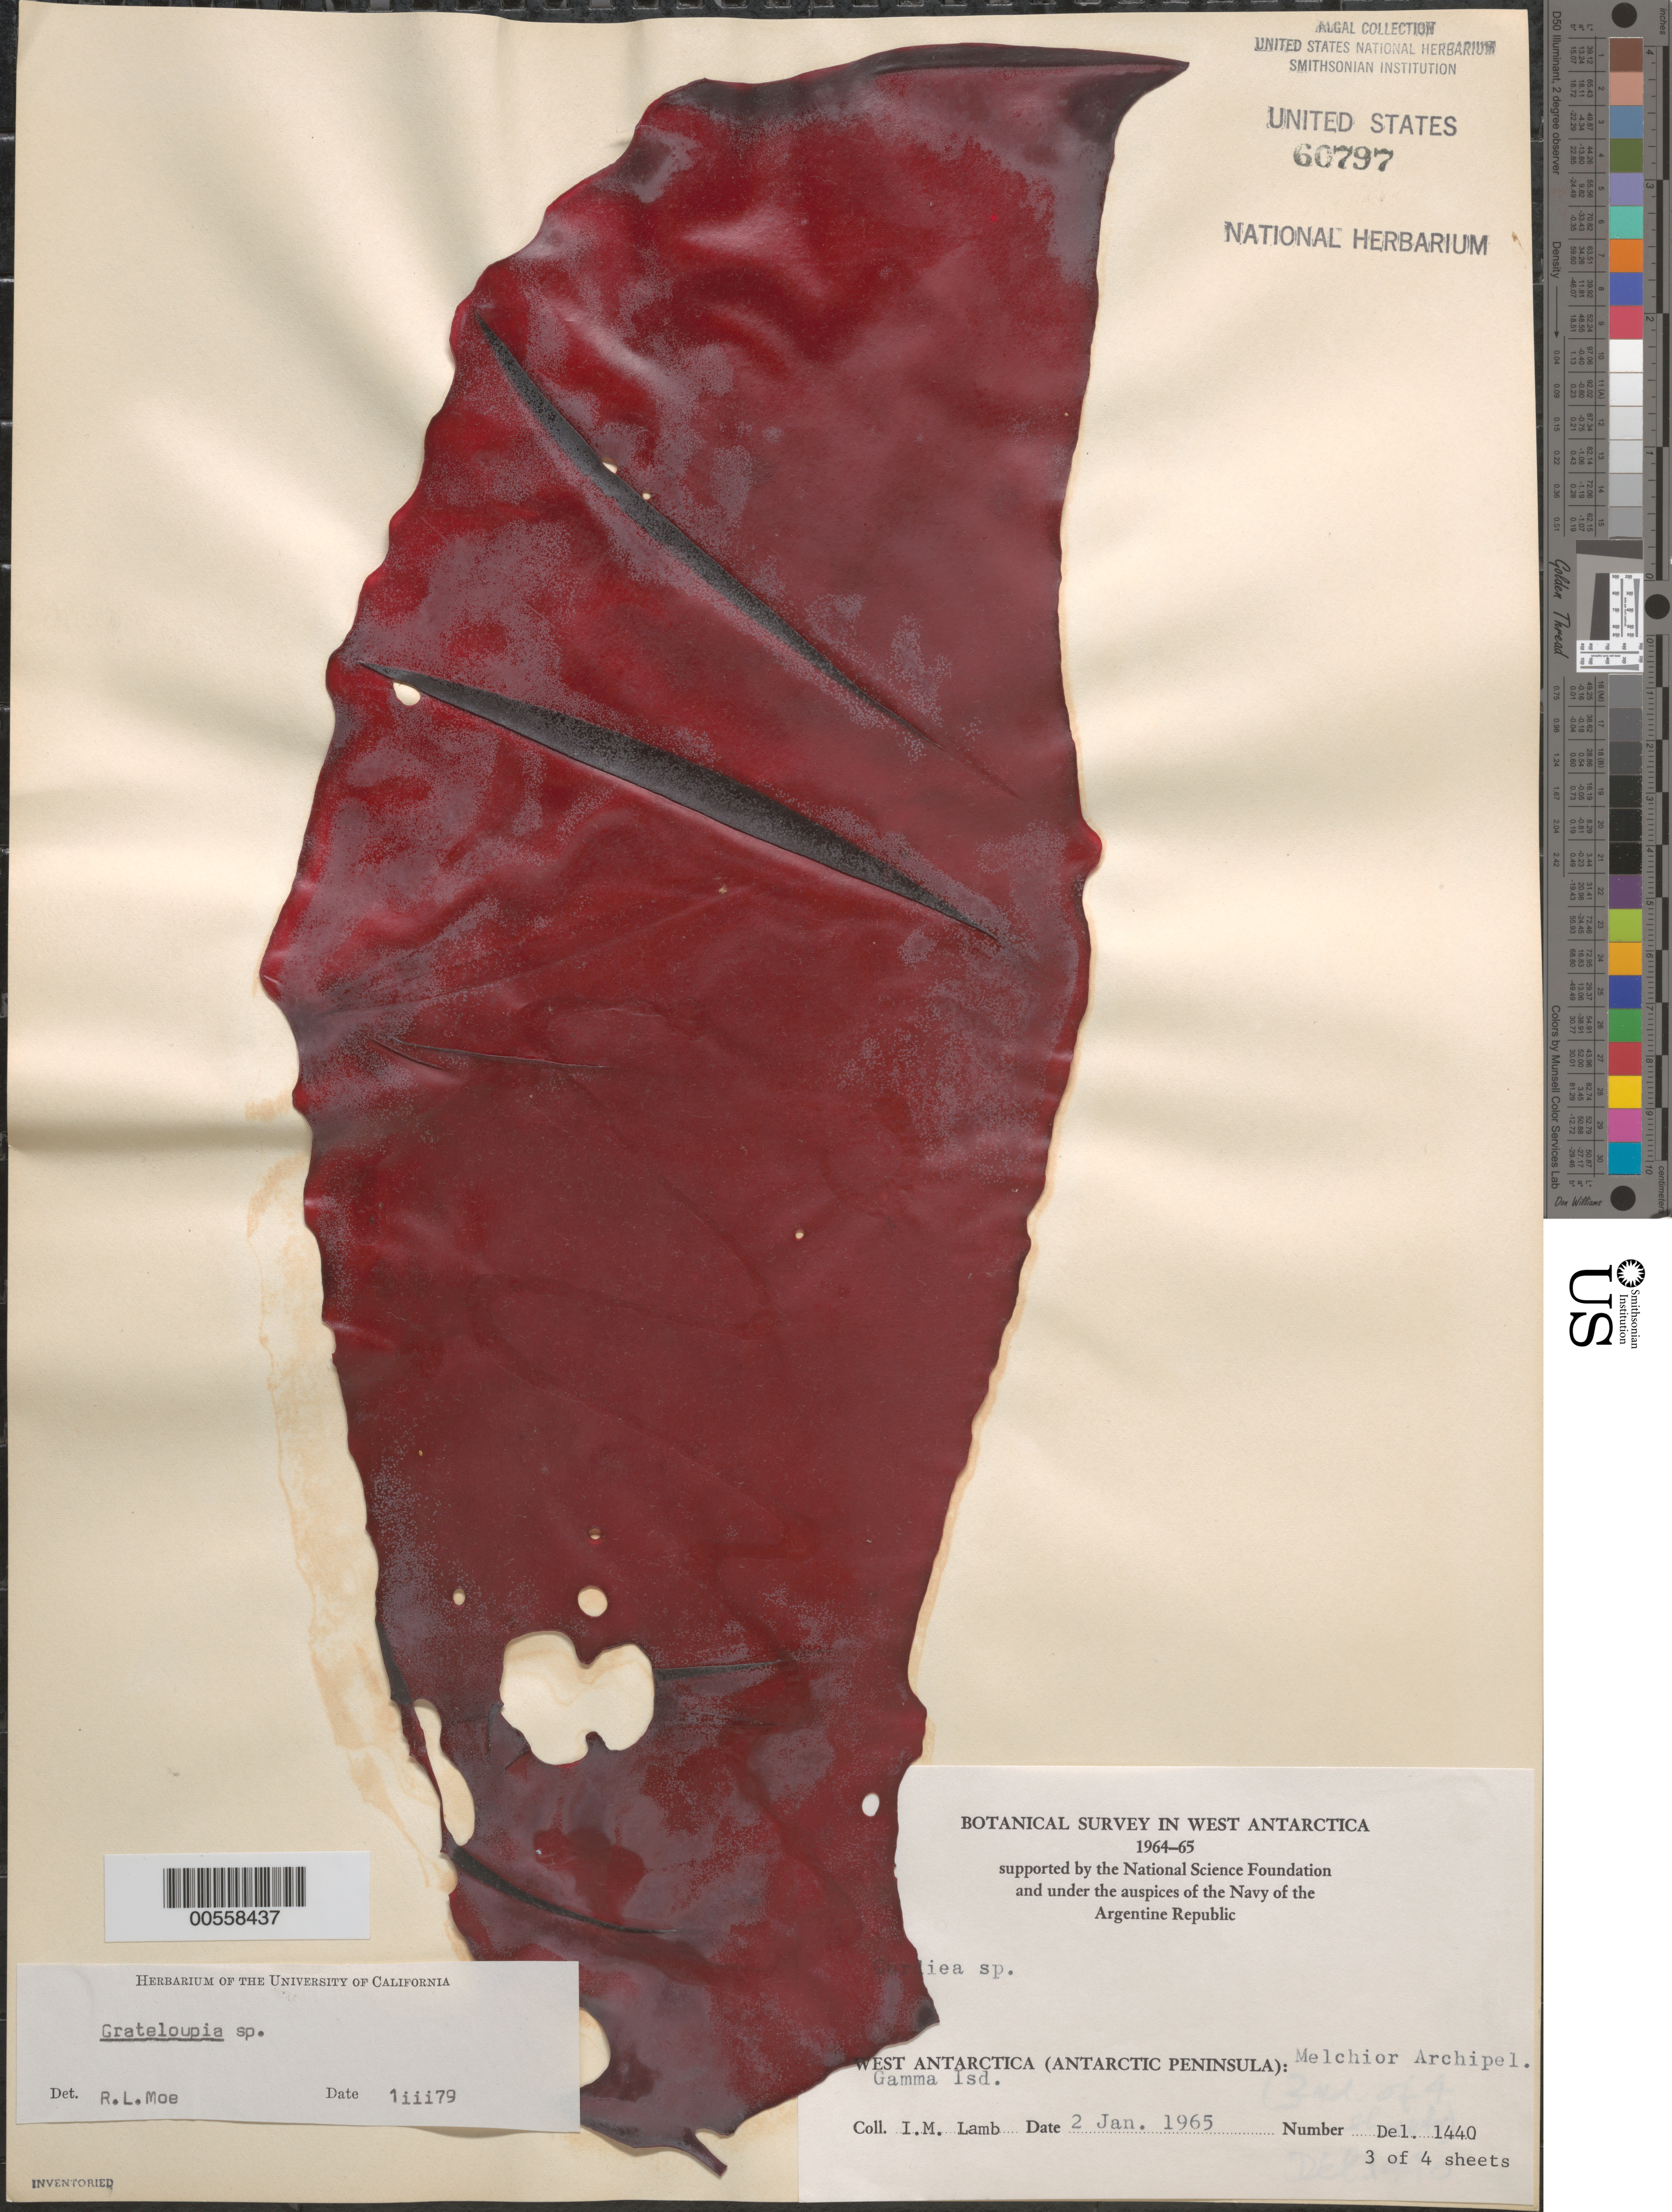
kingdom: Plantae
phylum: Rhodophyta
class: Florideophyceae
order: Halymeniales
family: Halymeniaceae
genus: Grateloupia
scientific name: Grateloupia sp.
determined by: Moe, R. L.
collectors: I. M. Lamb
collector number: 1440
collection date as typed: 02 Jan 1965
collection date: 1965-01-02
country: Antarctica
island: Gamma Island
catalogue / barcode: US 60797